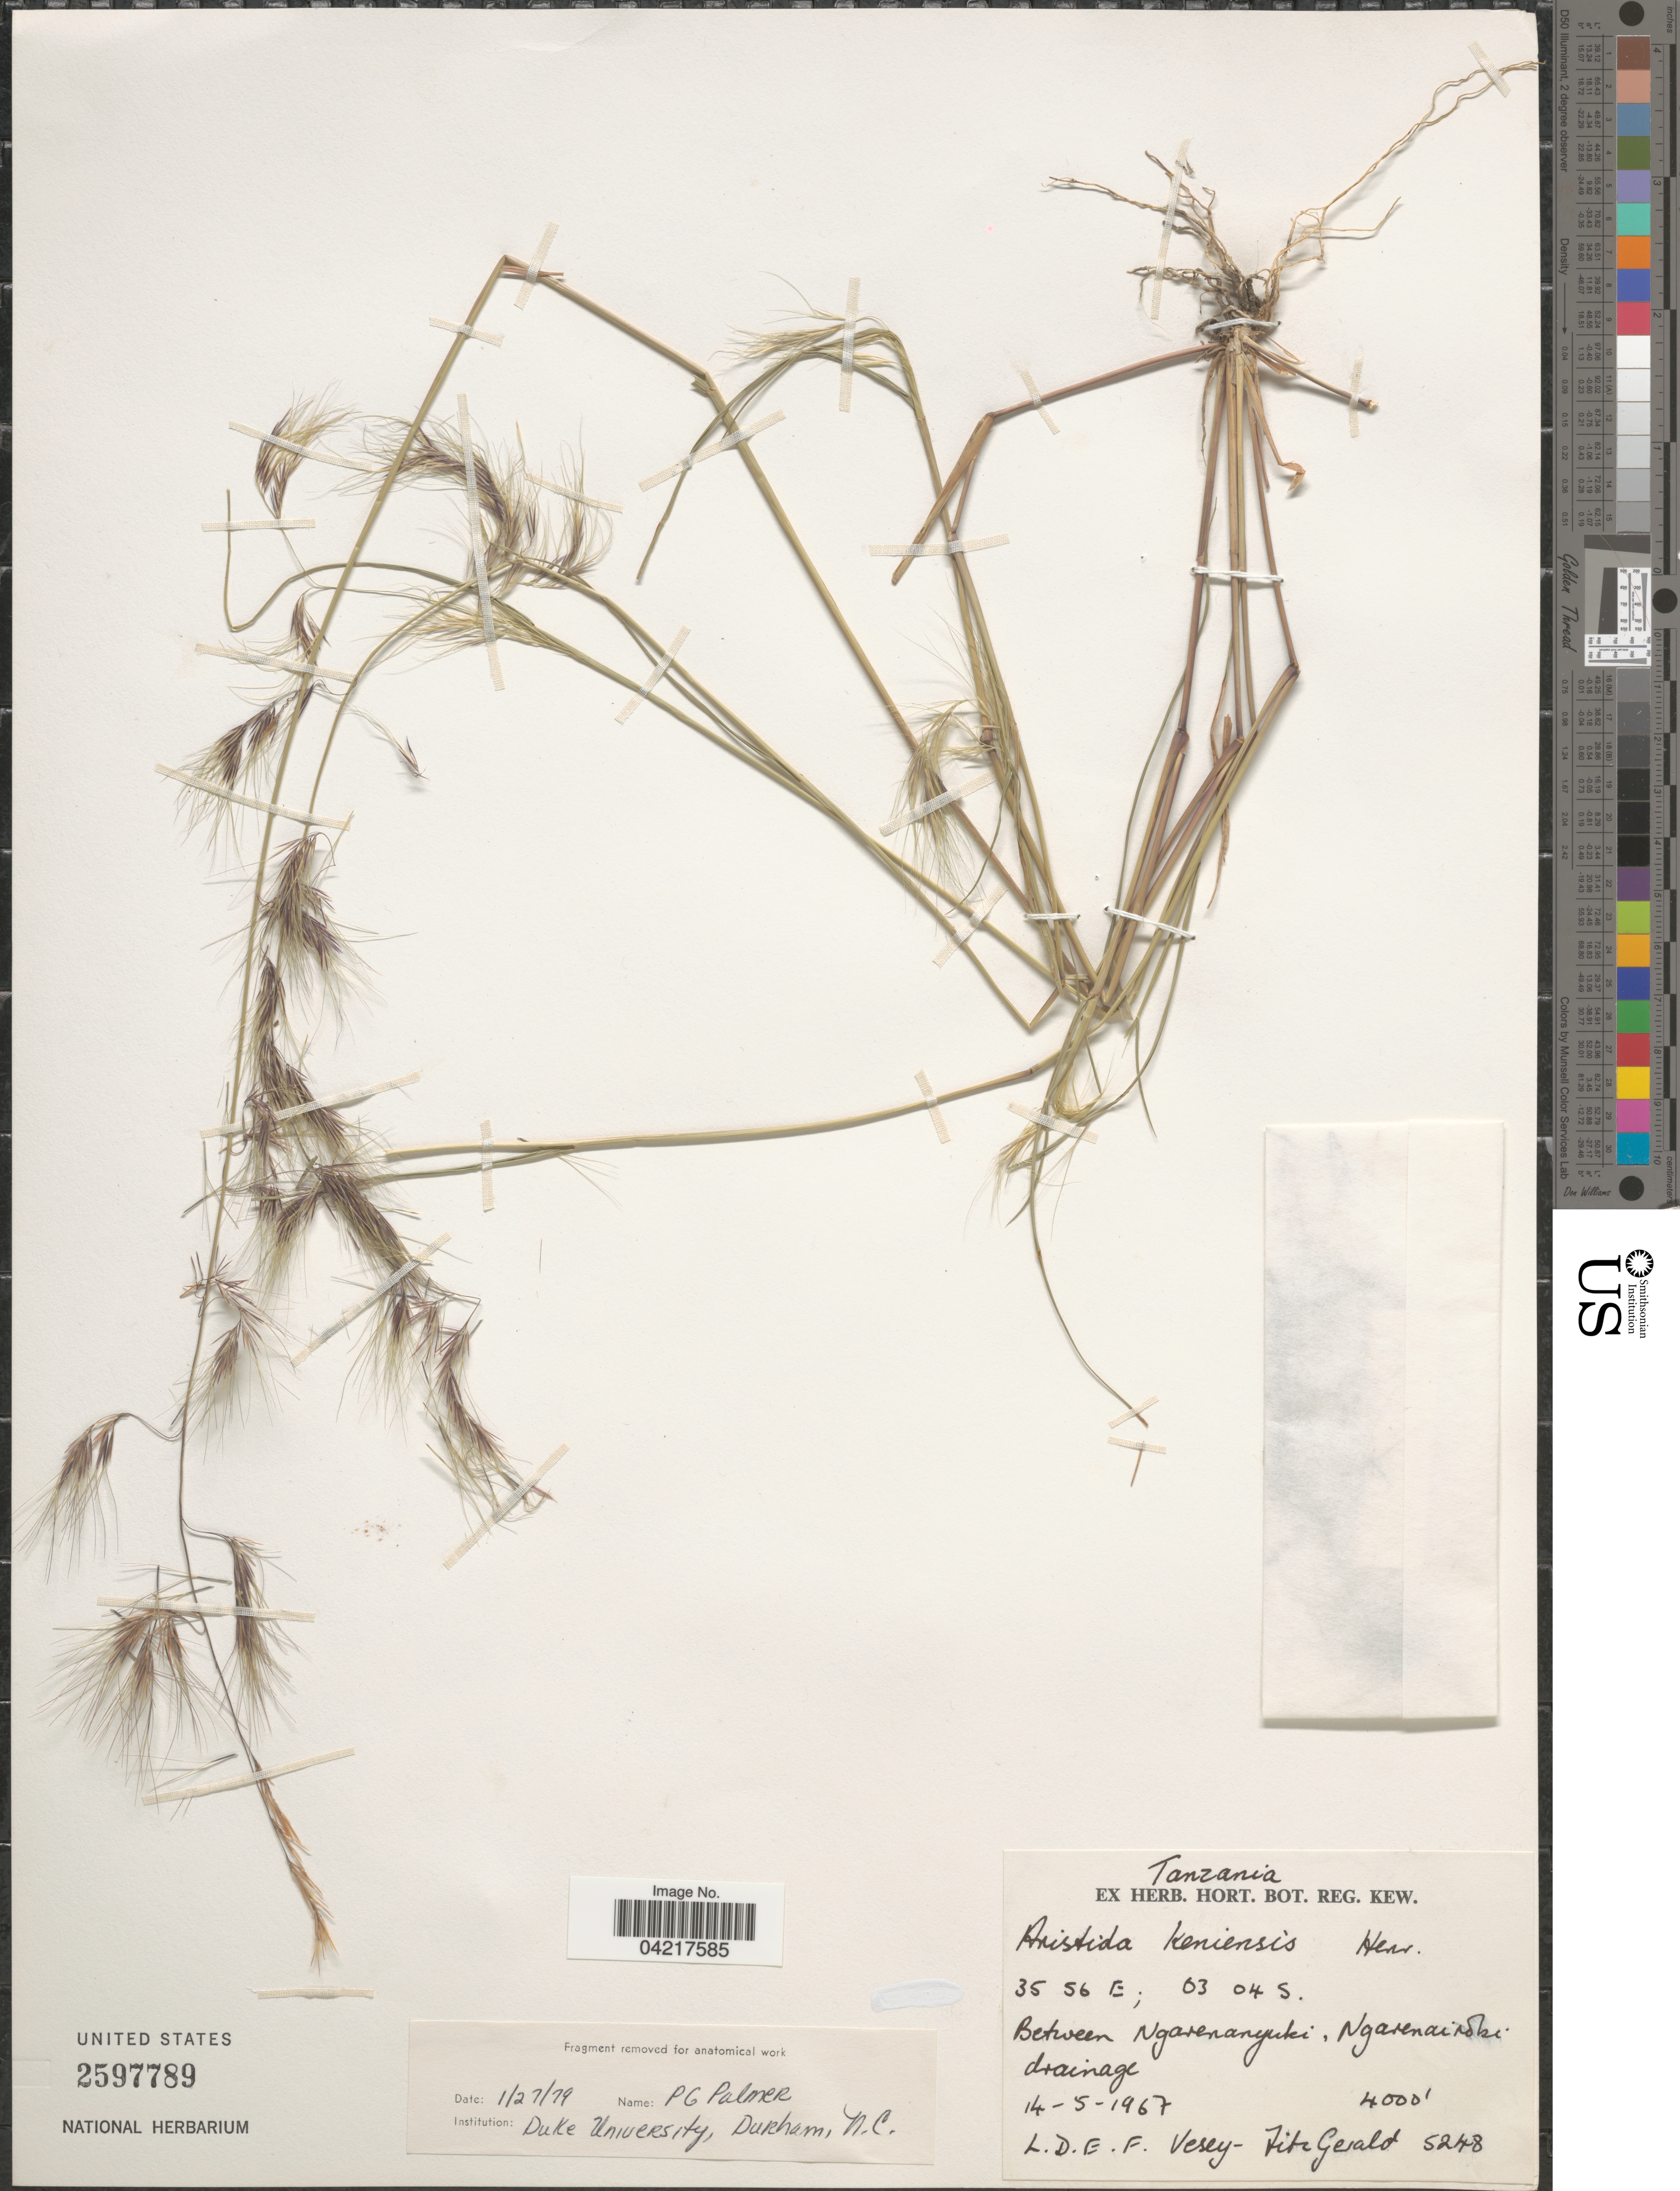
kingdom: Plantae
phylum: Tracheophyta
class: Liliopsida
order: Poales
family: Poaceae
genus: Aristida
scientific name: Aristida kenyensis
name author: Henr.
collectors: L. Vesey-Fitzgerald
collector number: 5248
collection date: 1967-05-14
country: Tanzania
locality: Between Ngarenanyuki, Ngarenairobi drainage.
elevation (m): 1219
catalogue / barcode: US 2597789